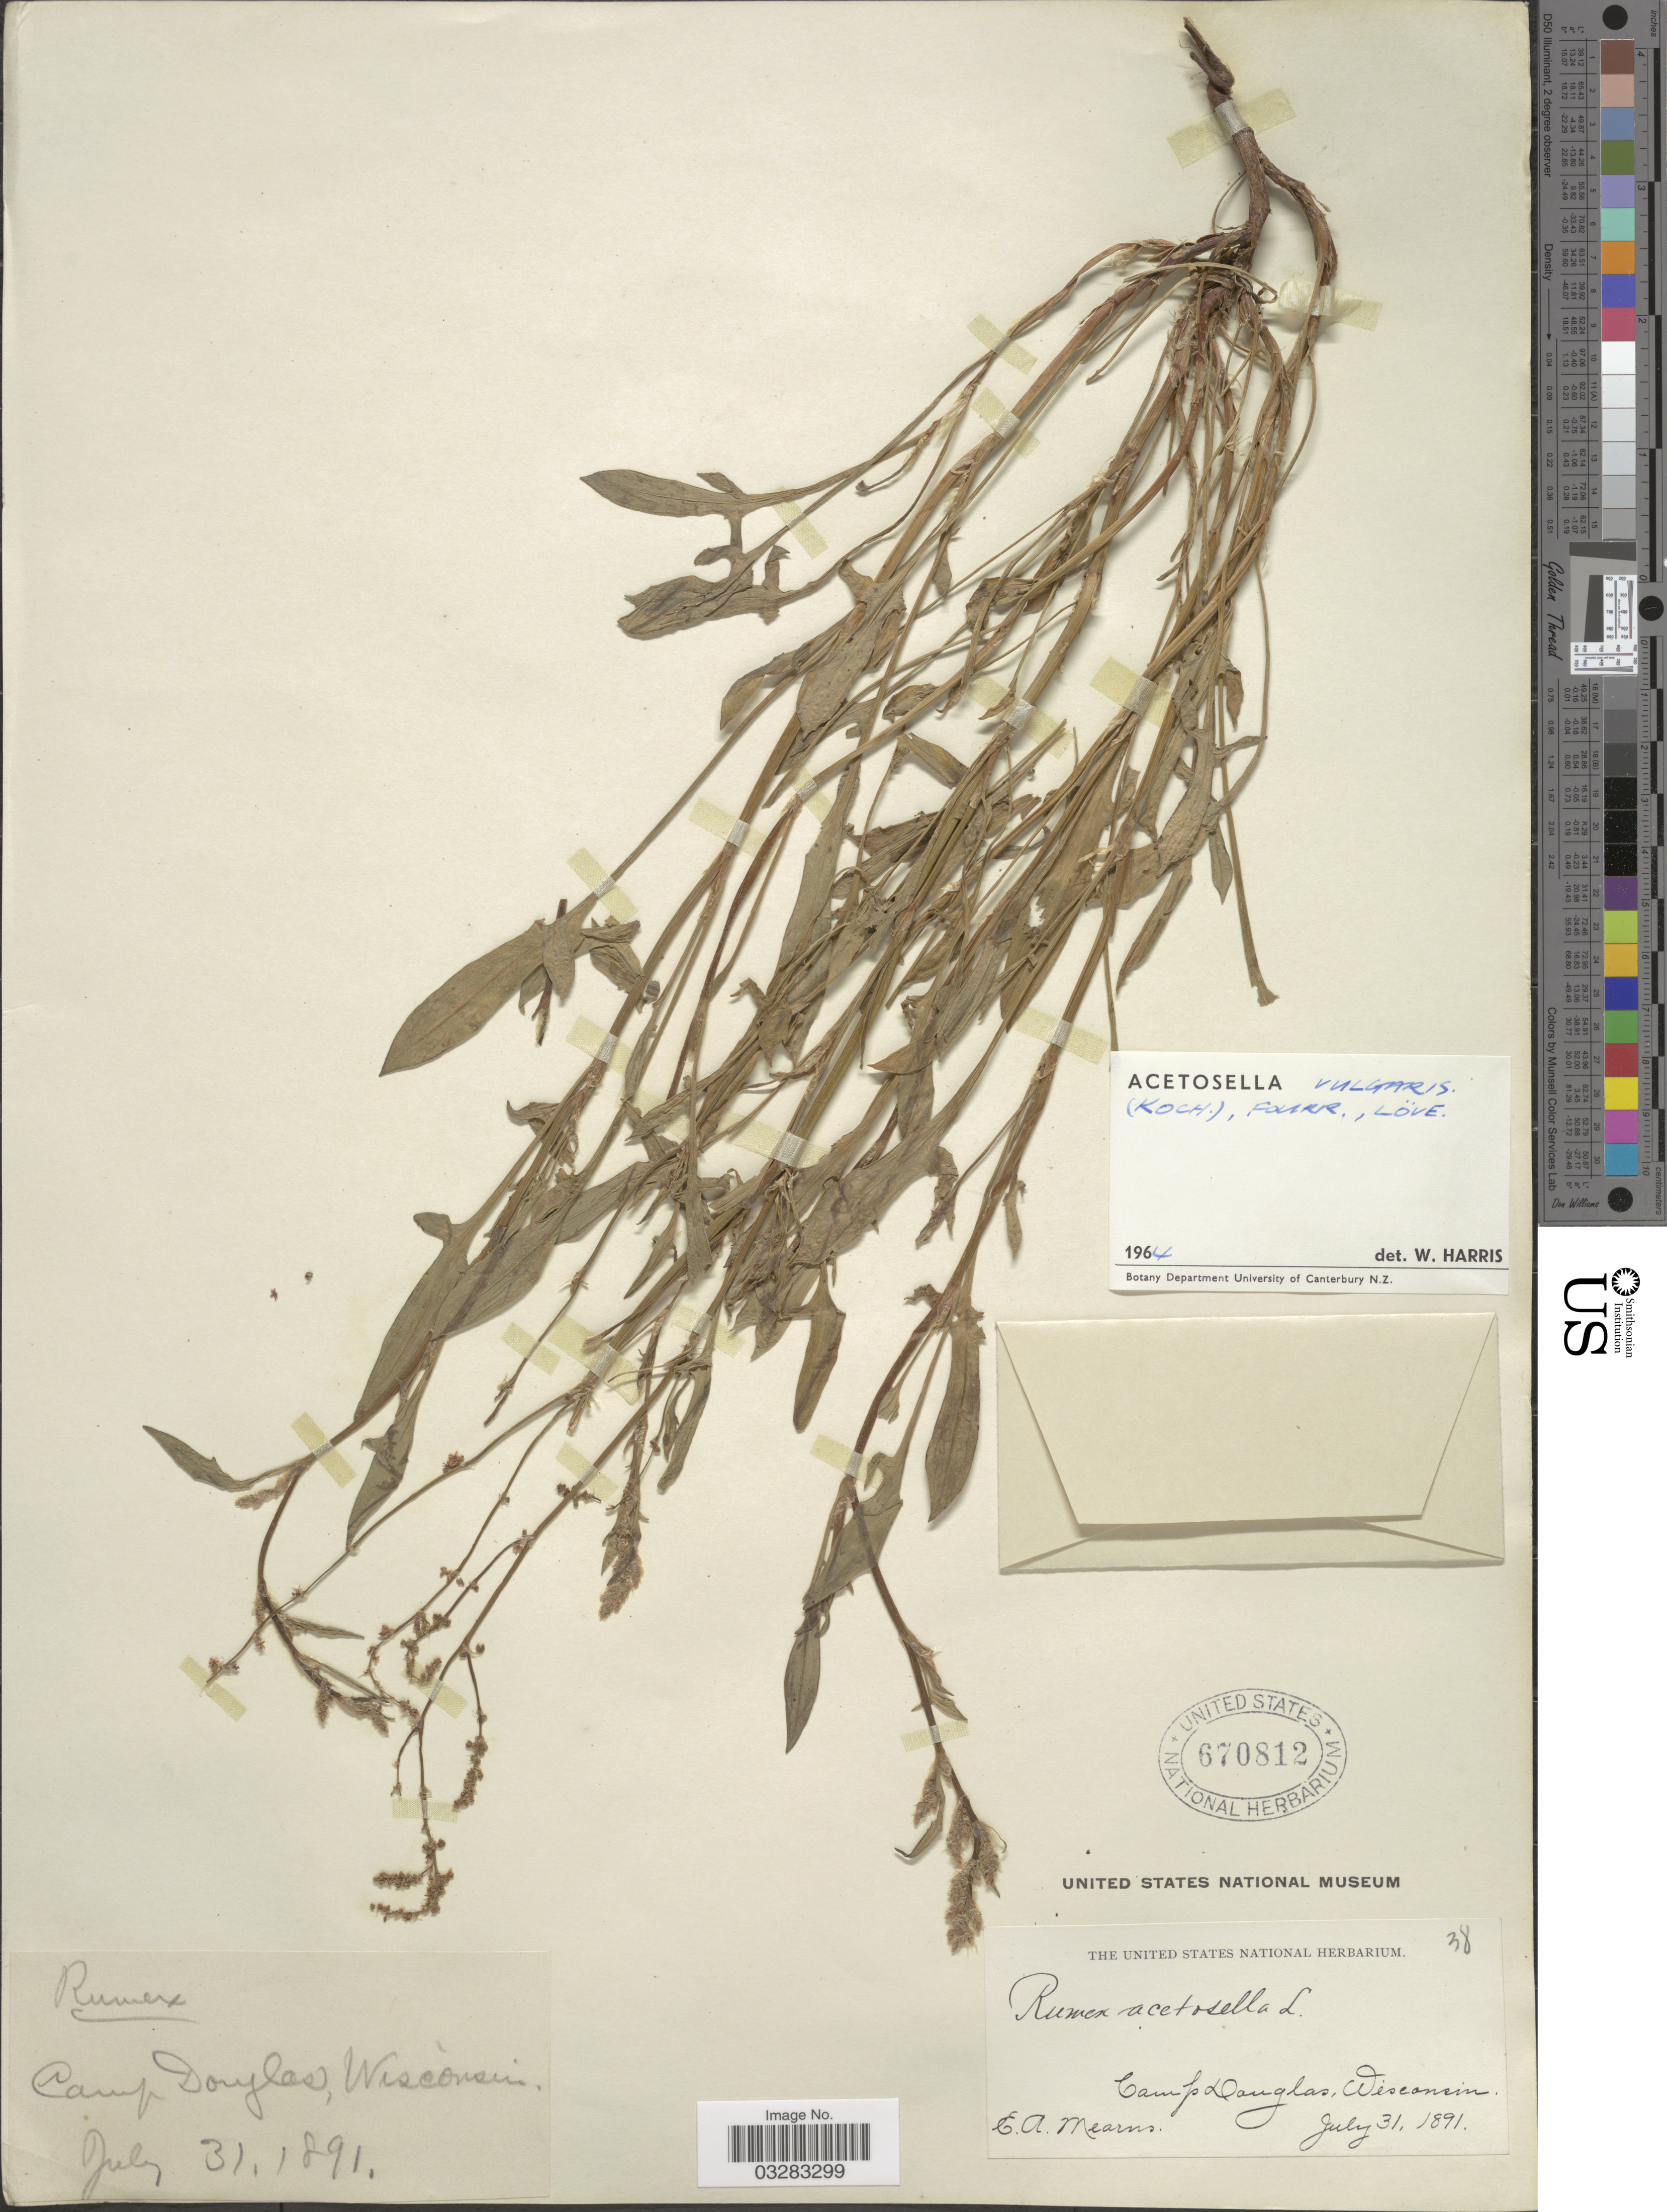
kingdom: Plantae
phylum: Tracheophyta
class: Magnoliopsida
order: Caryophyllales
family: Polygonaceae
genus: Rumex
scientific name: Rumex acetosella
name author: L.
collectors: E. A. Mearns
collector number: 38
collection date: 1891-07-31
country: United States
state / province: Wisconsin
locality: Camp Douglas.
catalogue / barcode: US 670812